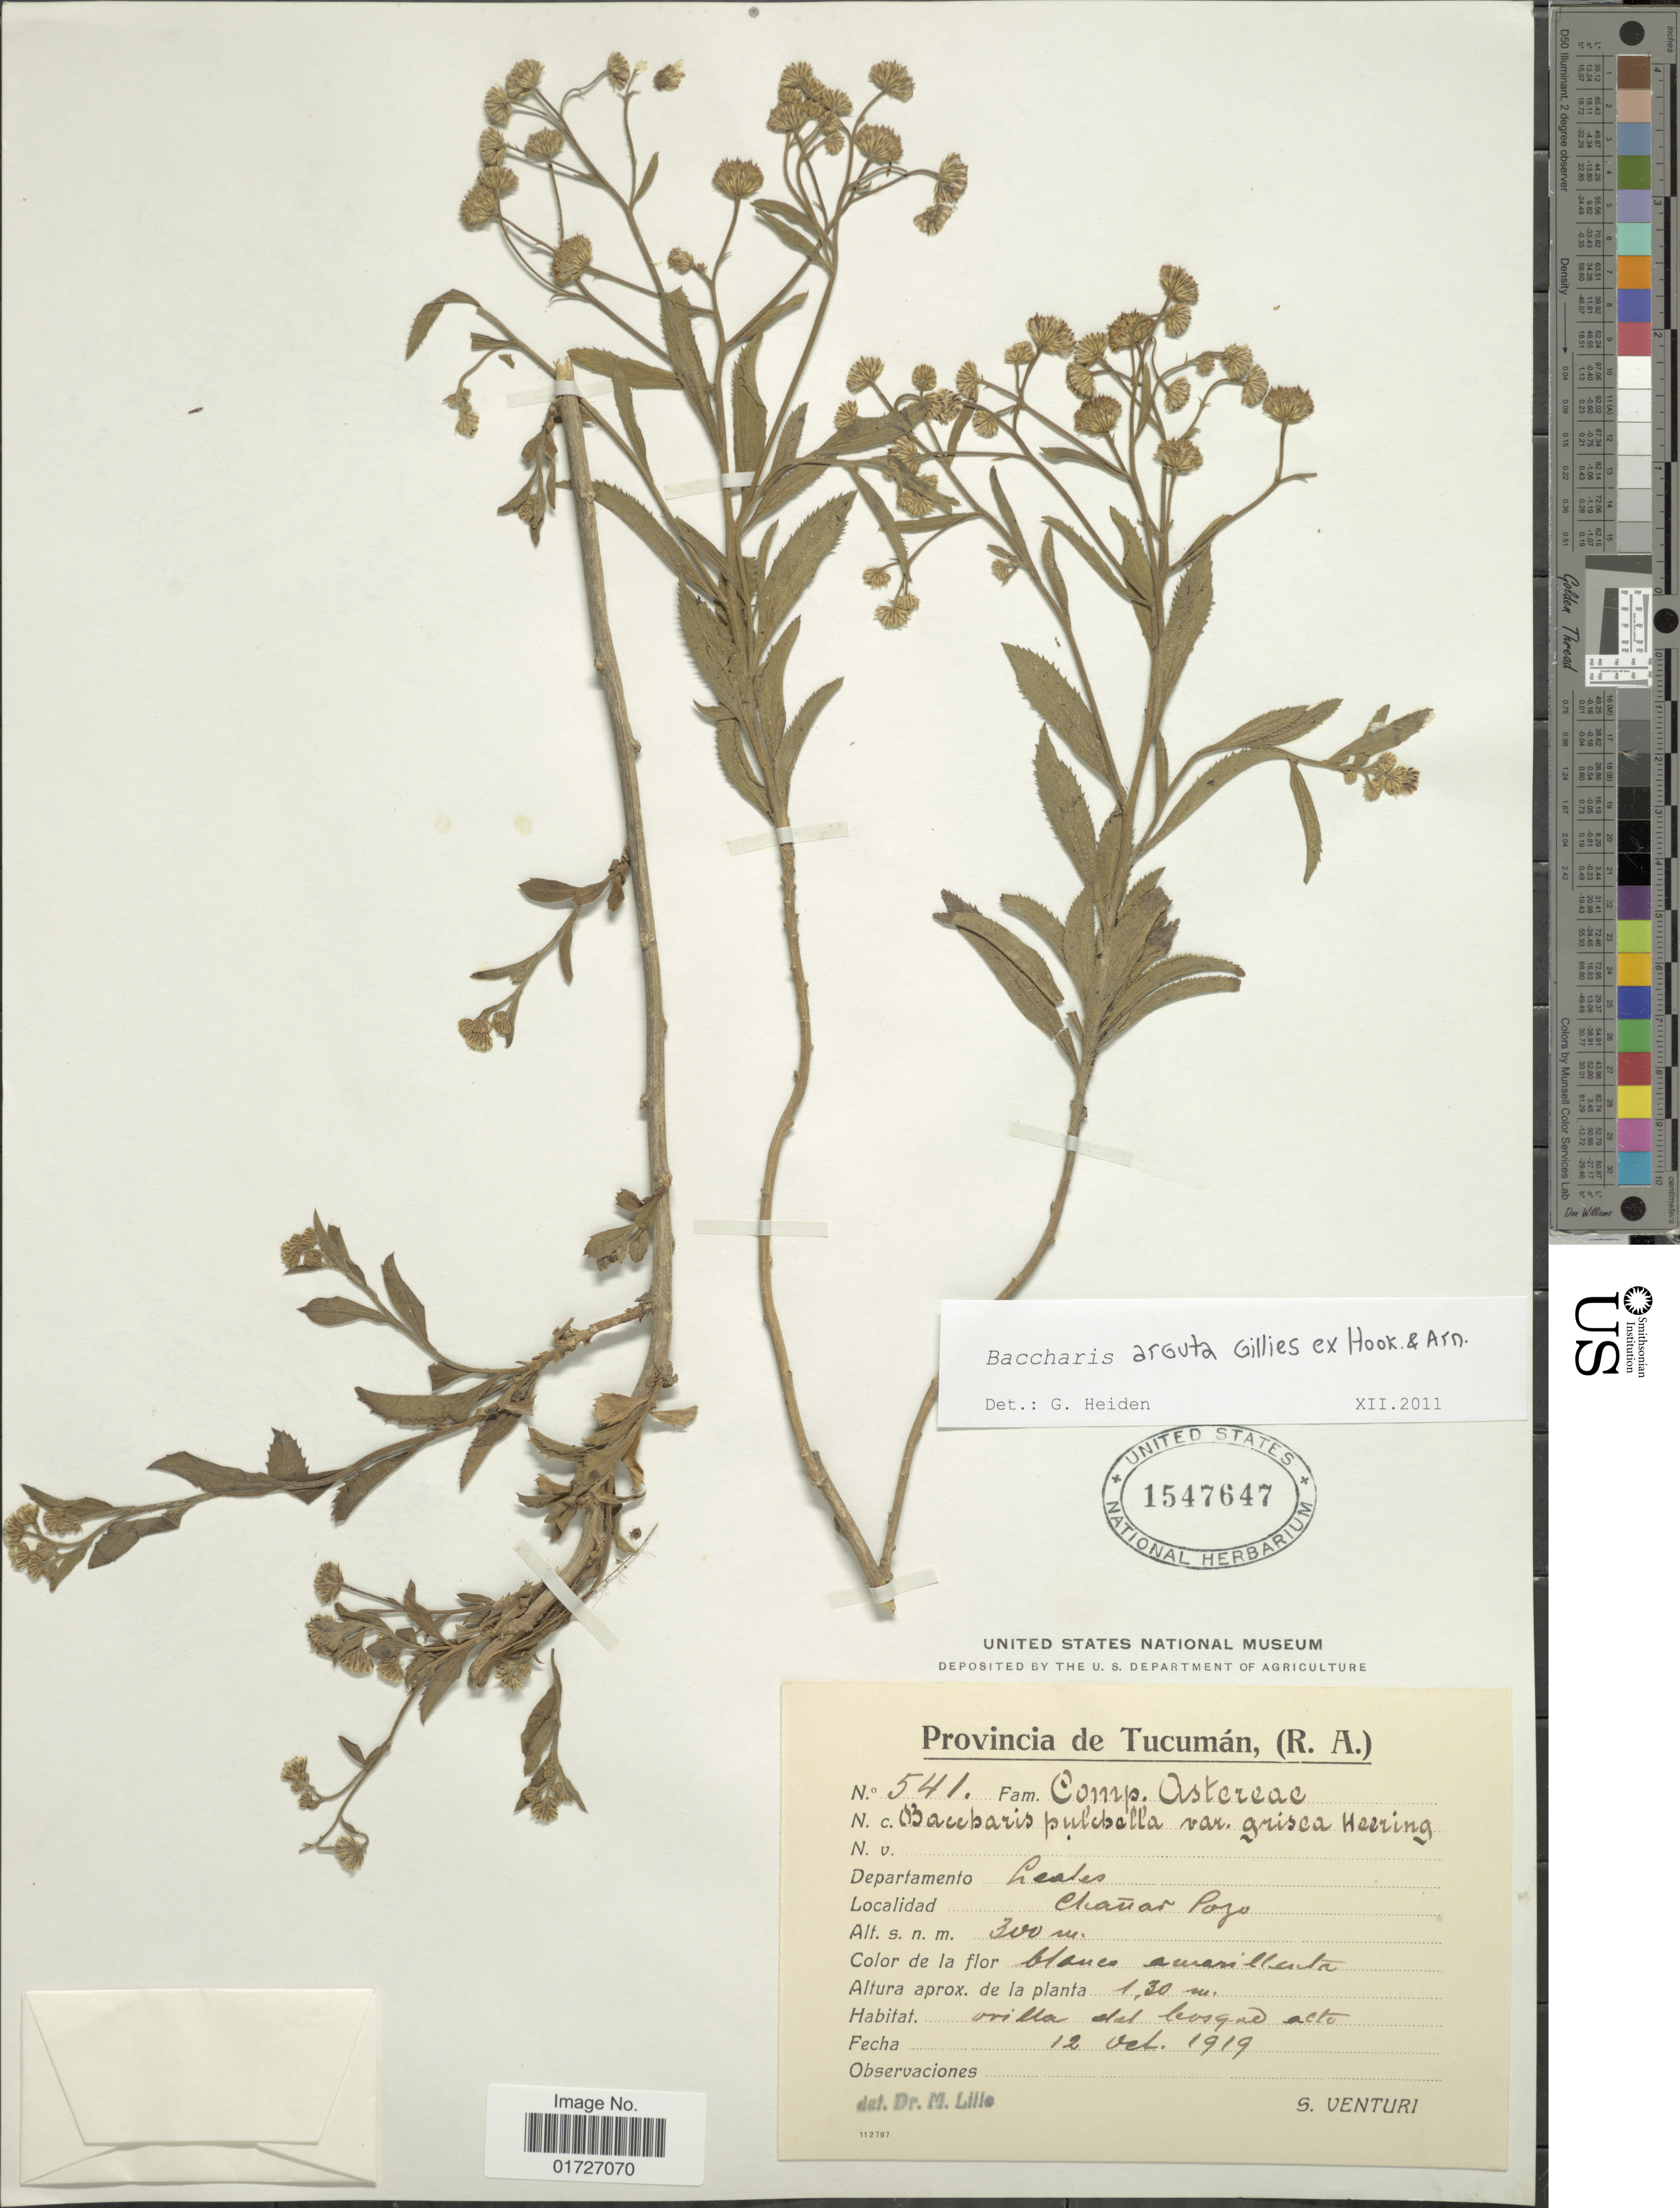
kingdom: Plantae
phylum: Tracheophyta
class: Magnoliopsida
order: Asterales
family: Asteraceae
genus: Baccharis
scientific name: Baccharis arguta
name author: Gillies ex Hook. & Arn.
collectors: S. Venturi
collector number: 541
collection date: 1919-10-12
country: Argentina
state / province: Tucumán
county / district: Leales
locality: Chañar Pozo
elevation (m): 300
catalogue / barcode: US 1547647